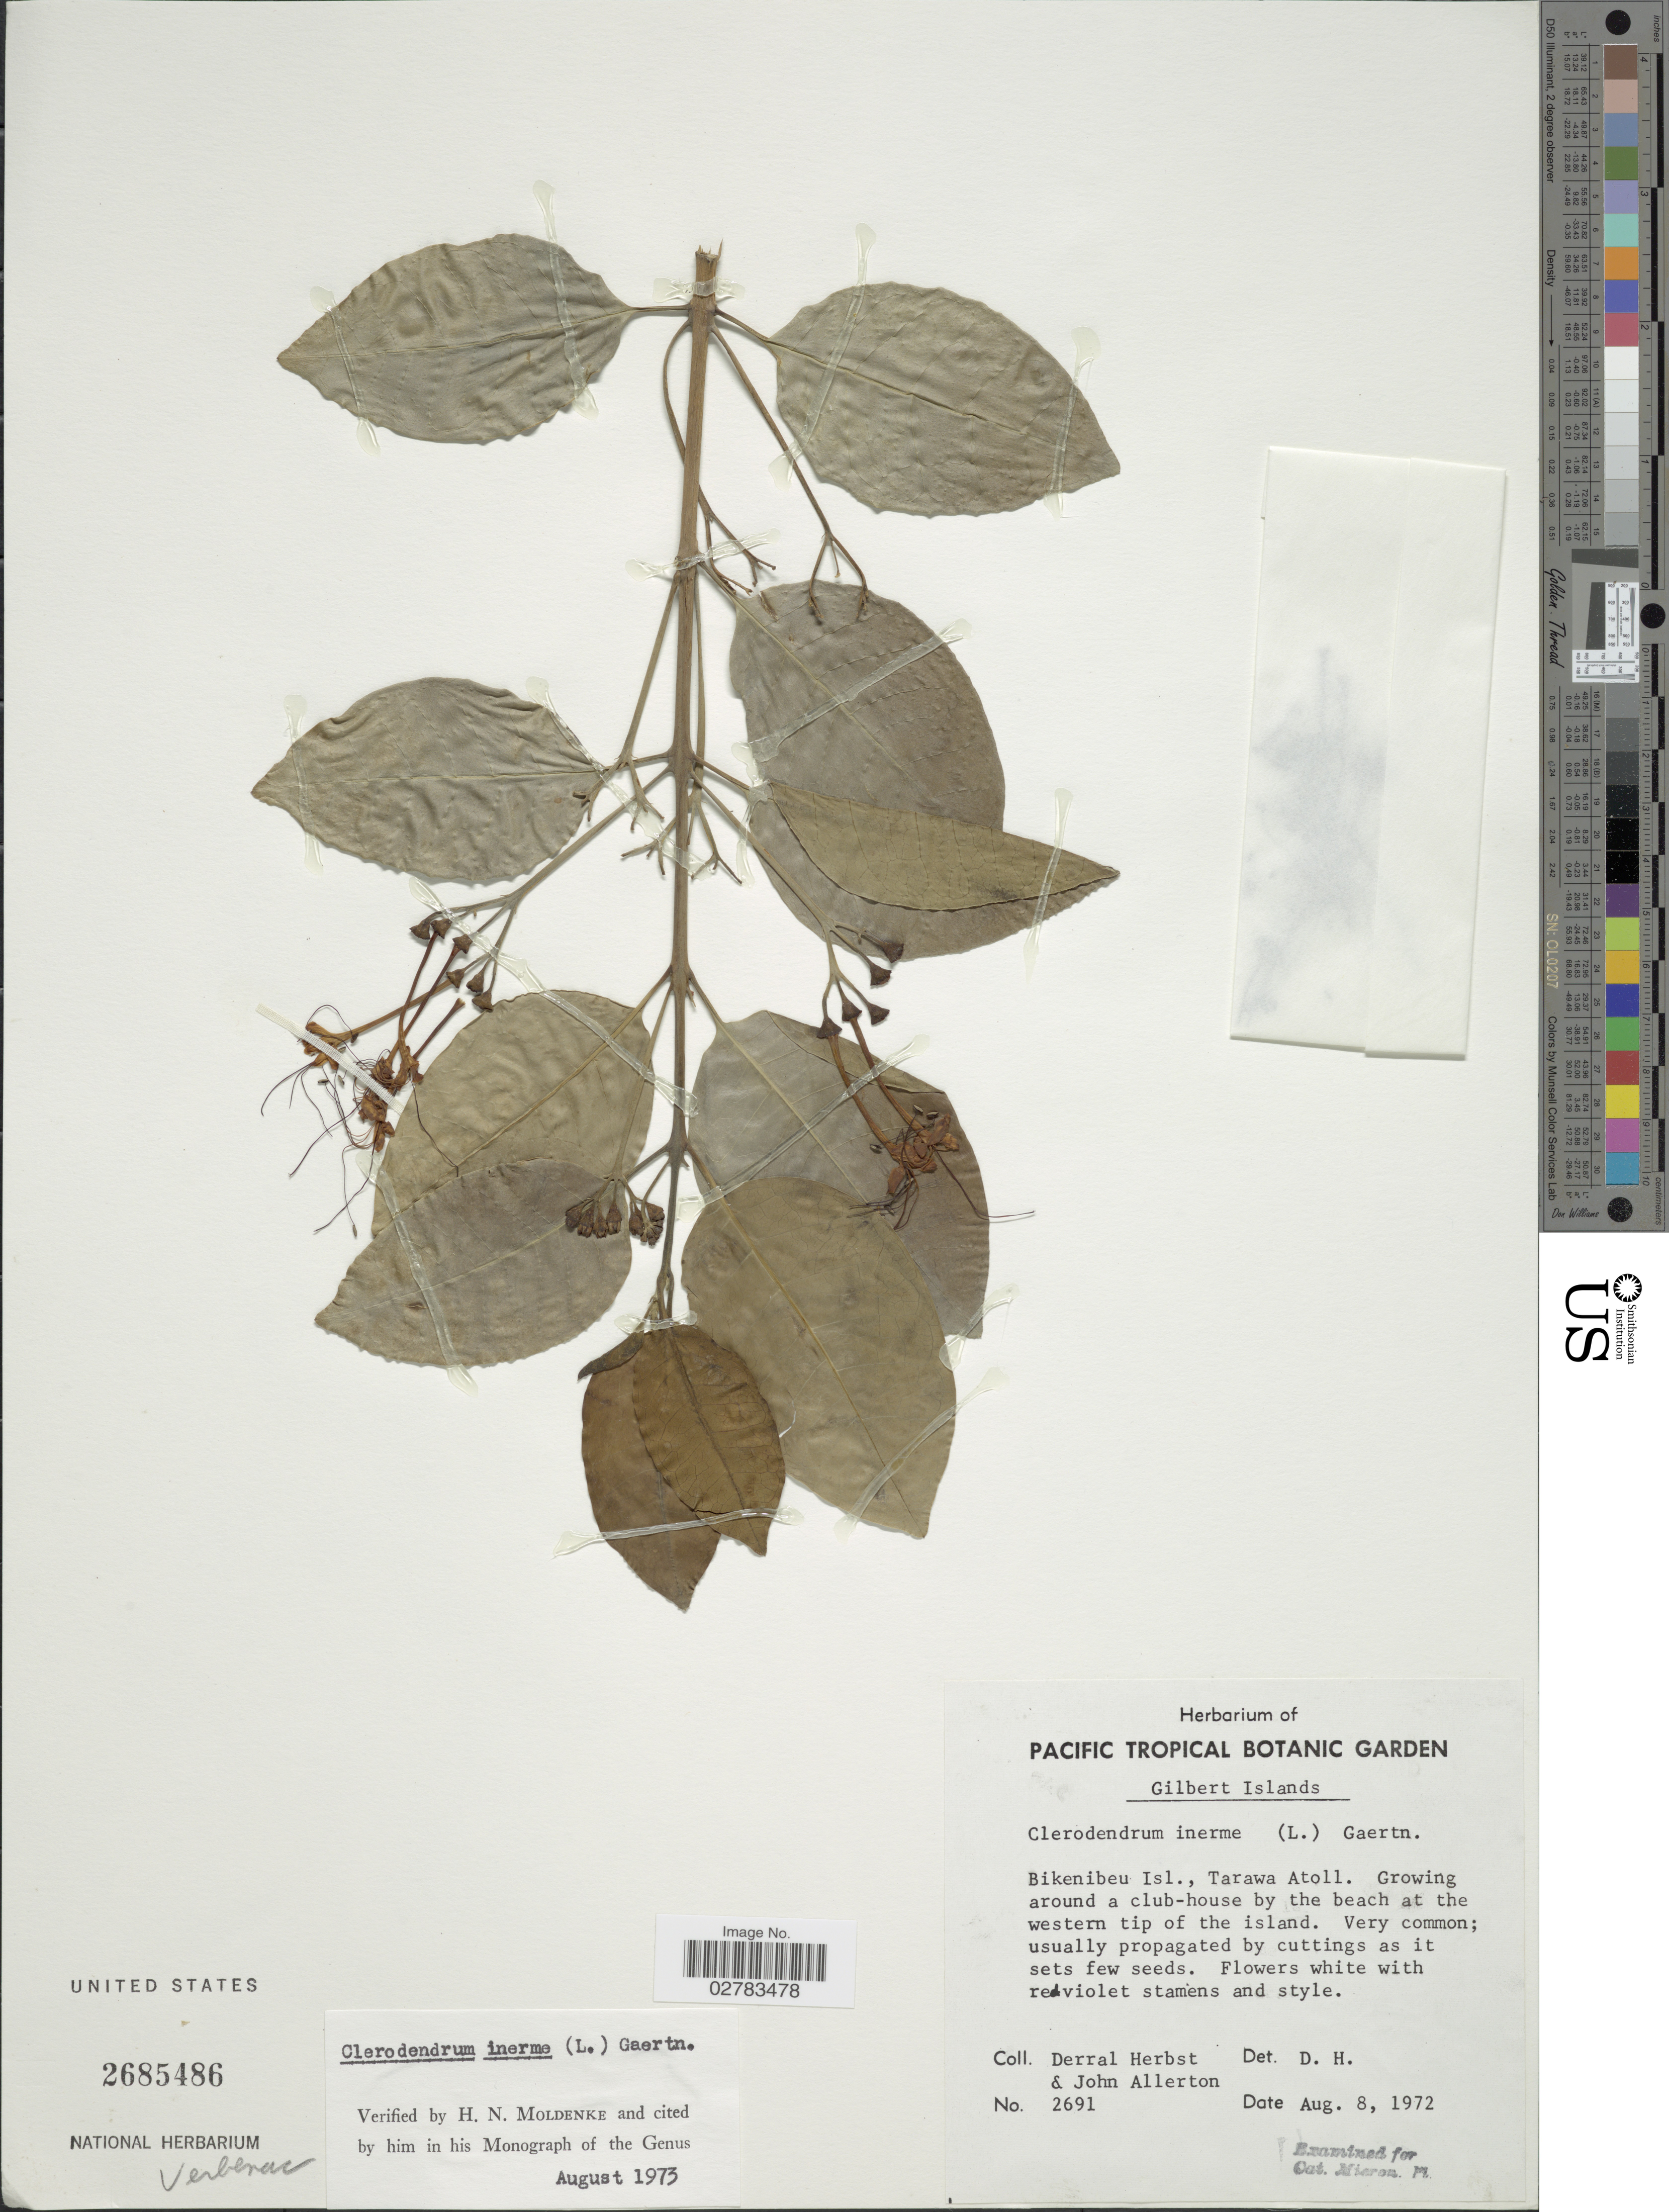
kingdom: Plantae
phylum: Tracheophyta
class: Magnoliopsida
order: Lamiales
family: Lamiaceae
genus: Clerodendrum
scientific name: Clerodendrum inerme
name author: (L.) Gaertn.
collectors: D. R. Herbst & J. Allerton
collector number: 2691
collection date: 1972-08-08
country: Kiribati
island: Tarawa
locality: Gilbert Islands, Bikenibeu Isl., Tarawa Atoll, Growing around a club-house by the beach at the western tip of the island.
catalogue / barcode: US 2685486